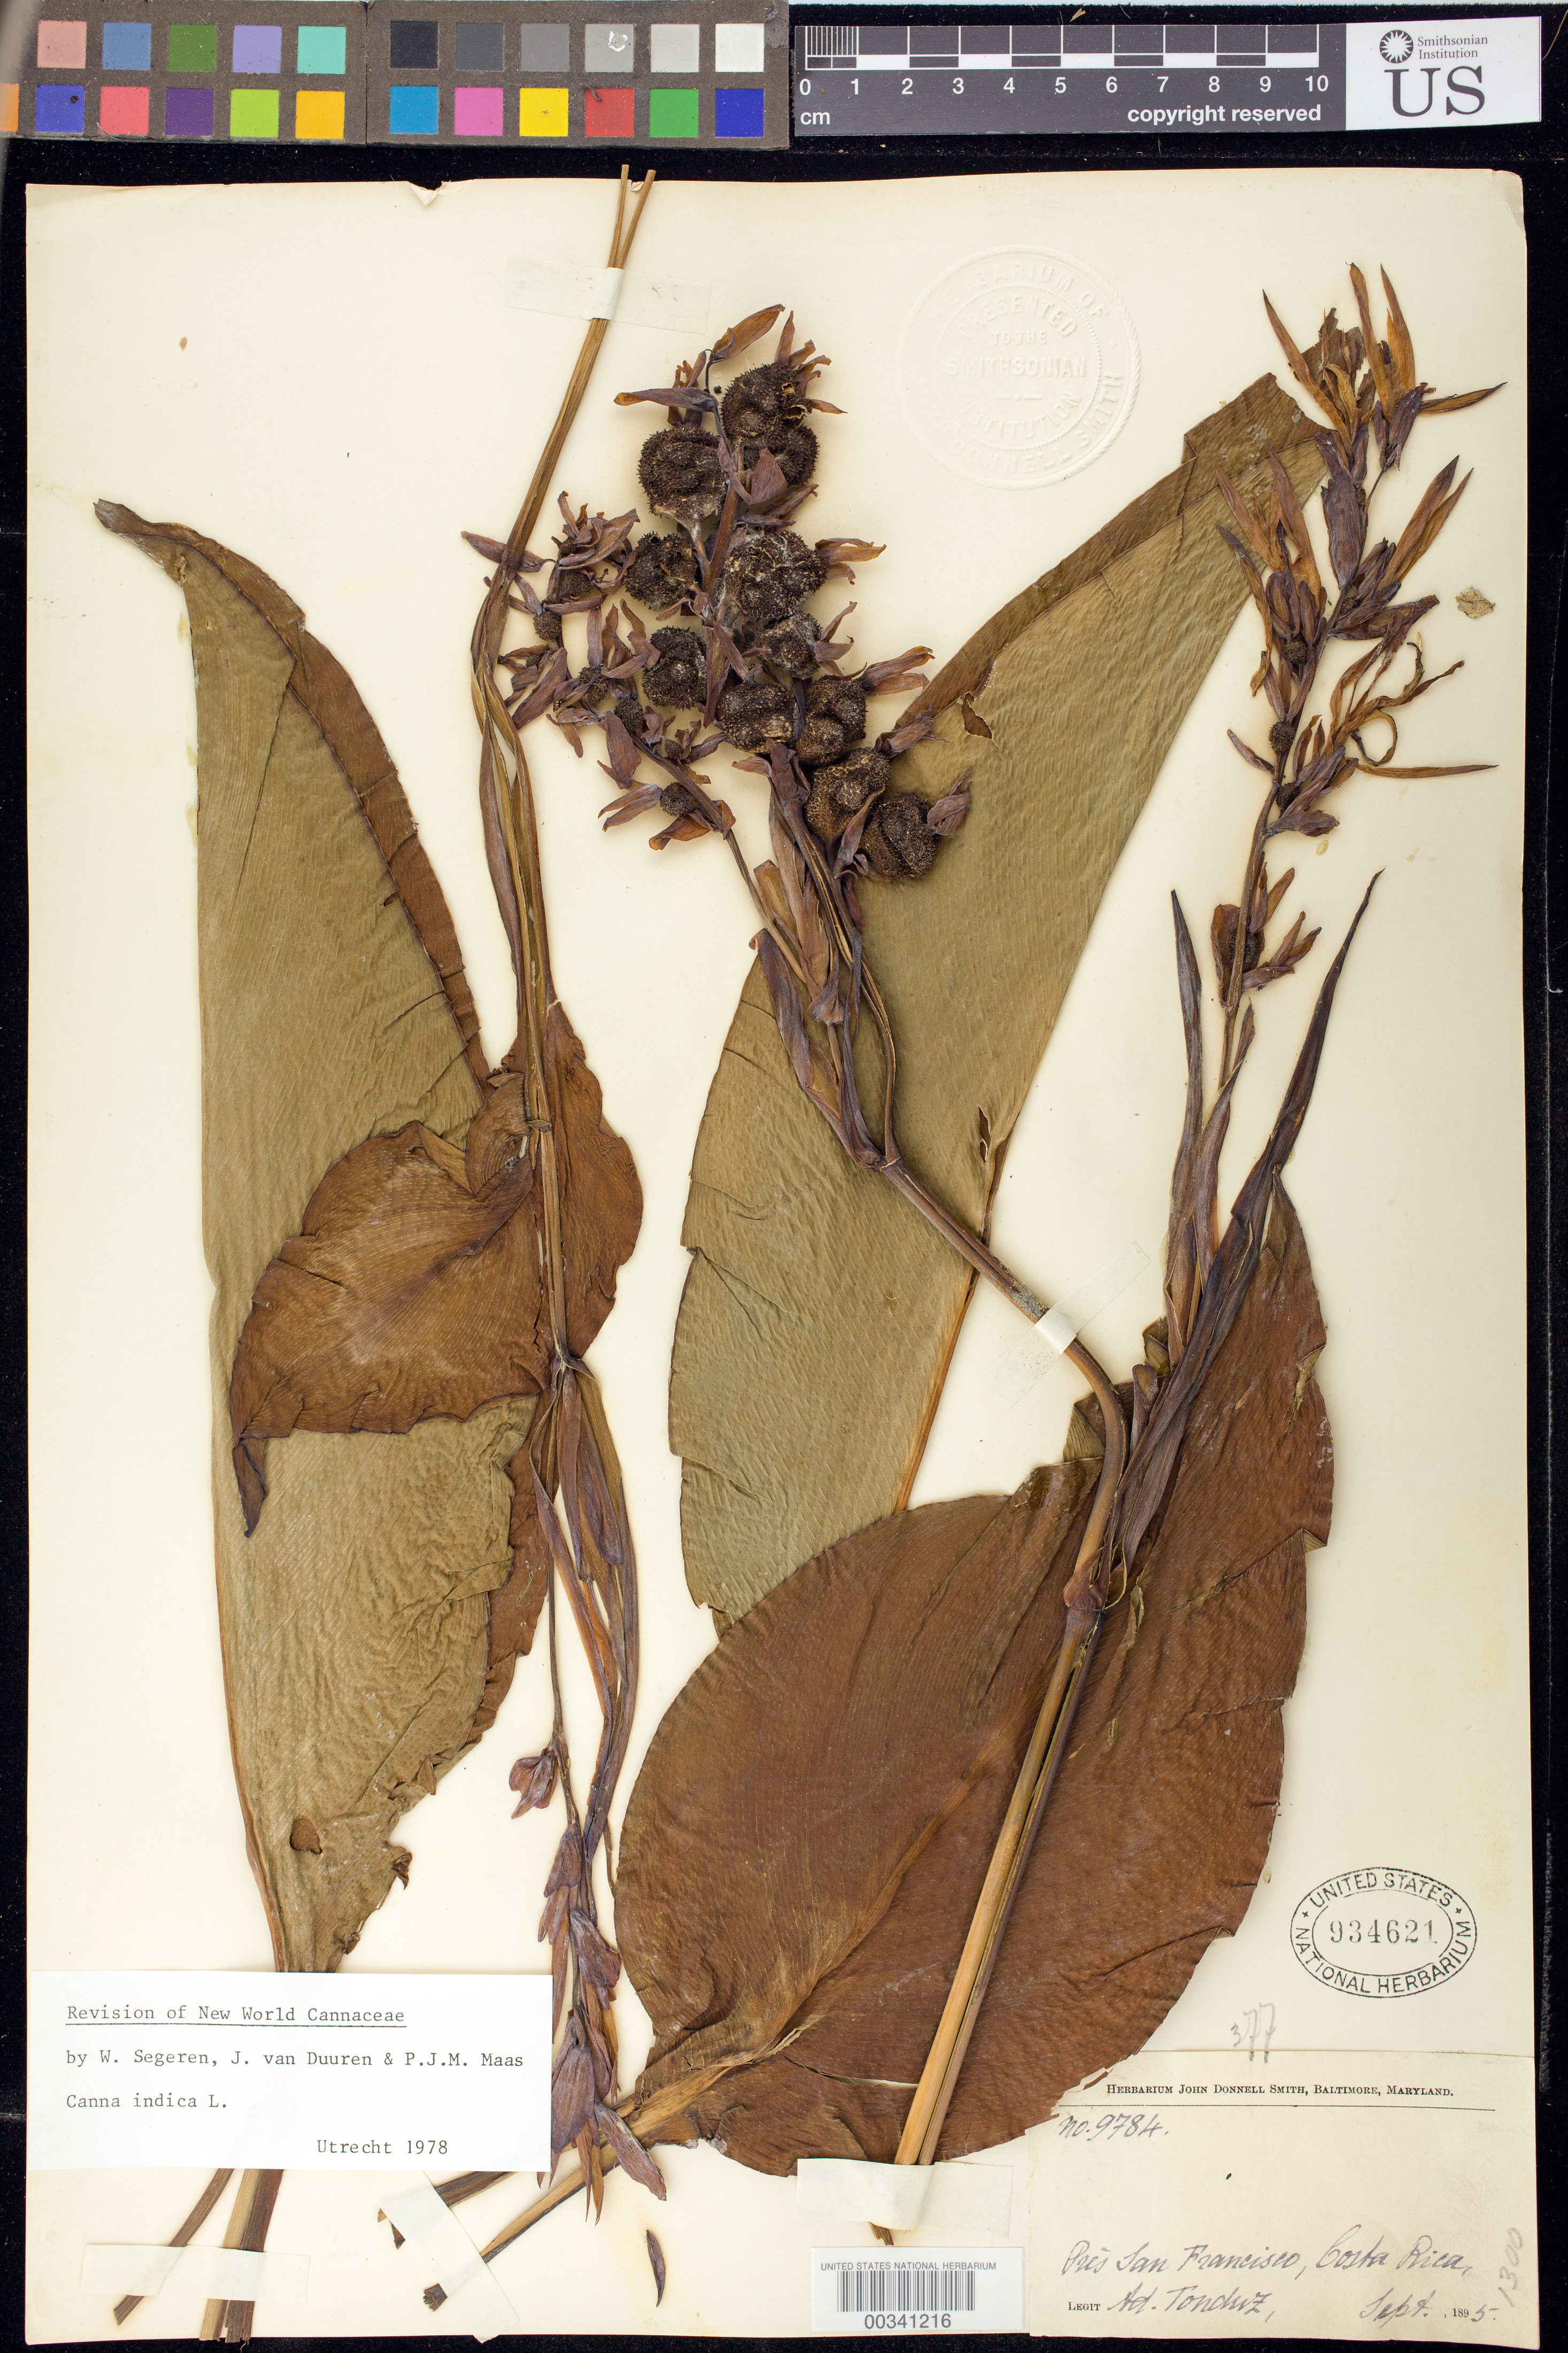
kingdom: Plantae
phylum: Tracheophyta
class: Liliopsida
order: Zingiberales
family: Cannaceae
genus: Canna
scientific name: Canna indica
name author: L.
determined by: Segeren, W.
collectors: A. Tonduz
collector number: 9784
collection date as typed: Sep 1895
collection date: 1895-09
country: Costa Rica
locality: Pres San Francisco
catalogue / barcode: US 934621